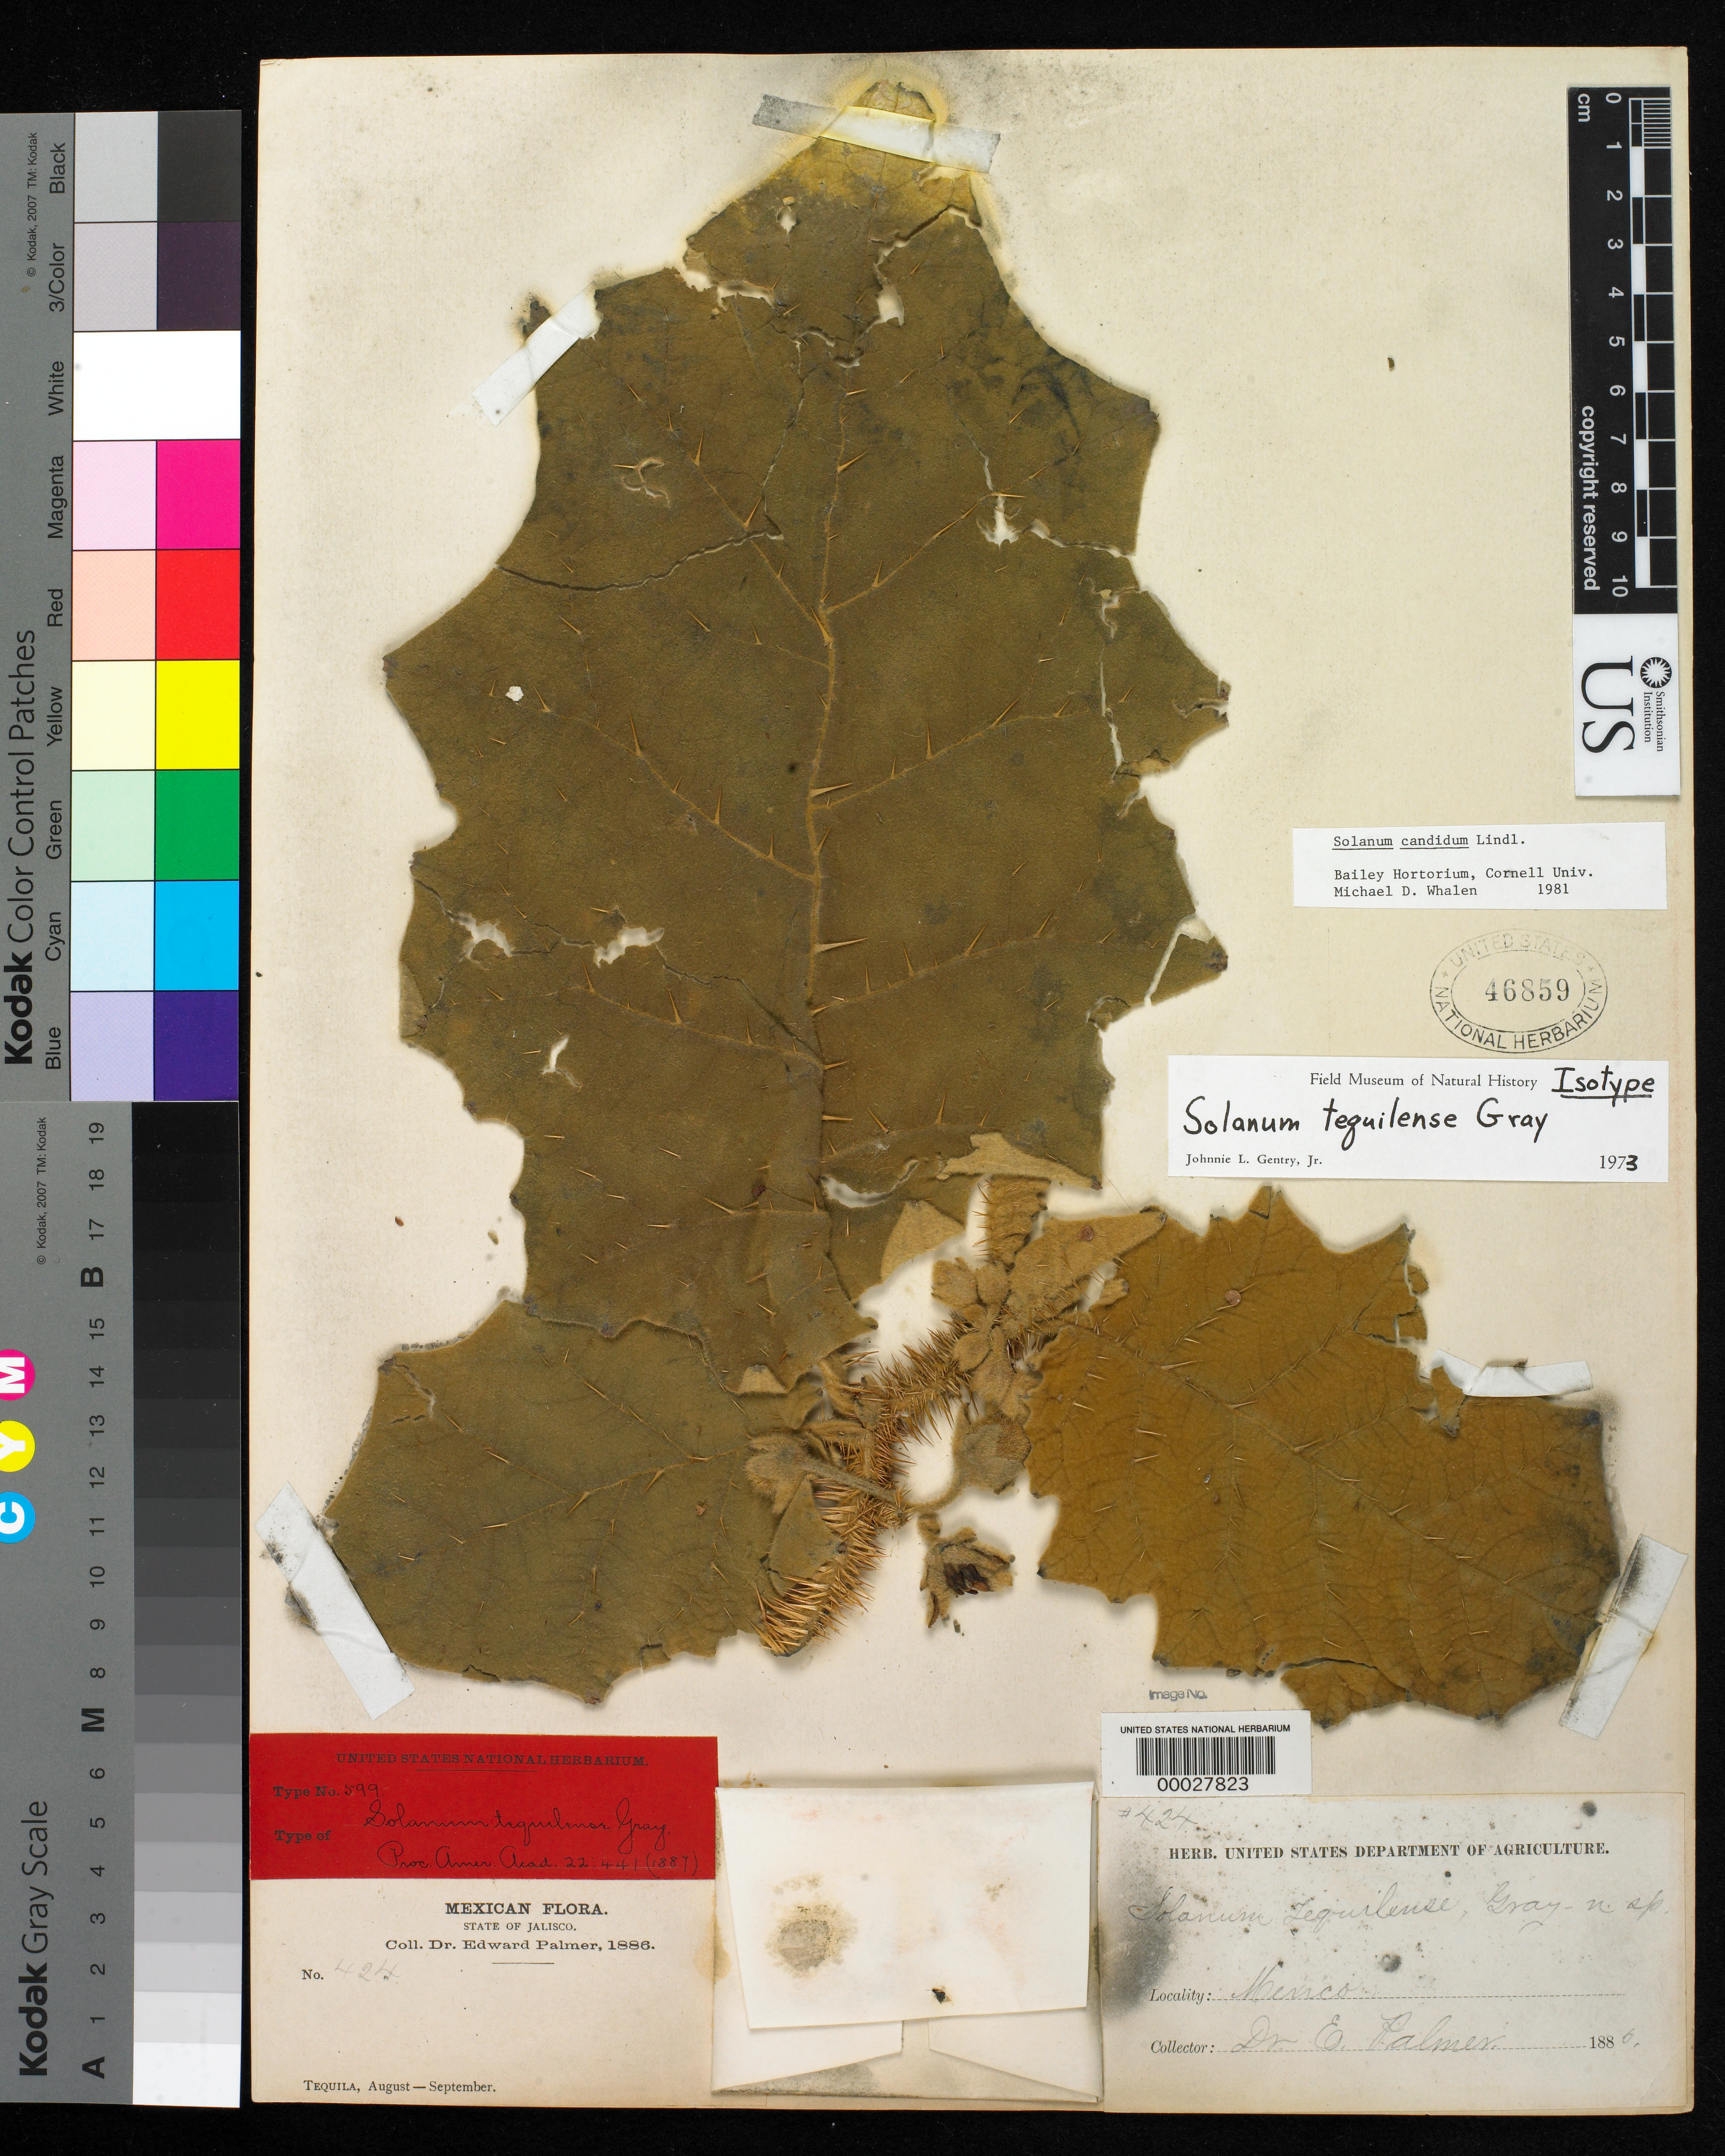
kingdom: Plantae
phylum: Tracheophyta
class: Magnoliopsida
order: Solanales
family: Solanaceae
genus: Solanum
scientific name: Solanum tequilense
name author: A. Gray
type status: Isotype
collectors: E. Palmer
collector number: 424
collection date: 1886-08/1886-09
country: Mexico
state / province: Jalisco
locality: Tequila.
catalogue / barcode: US 46859